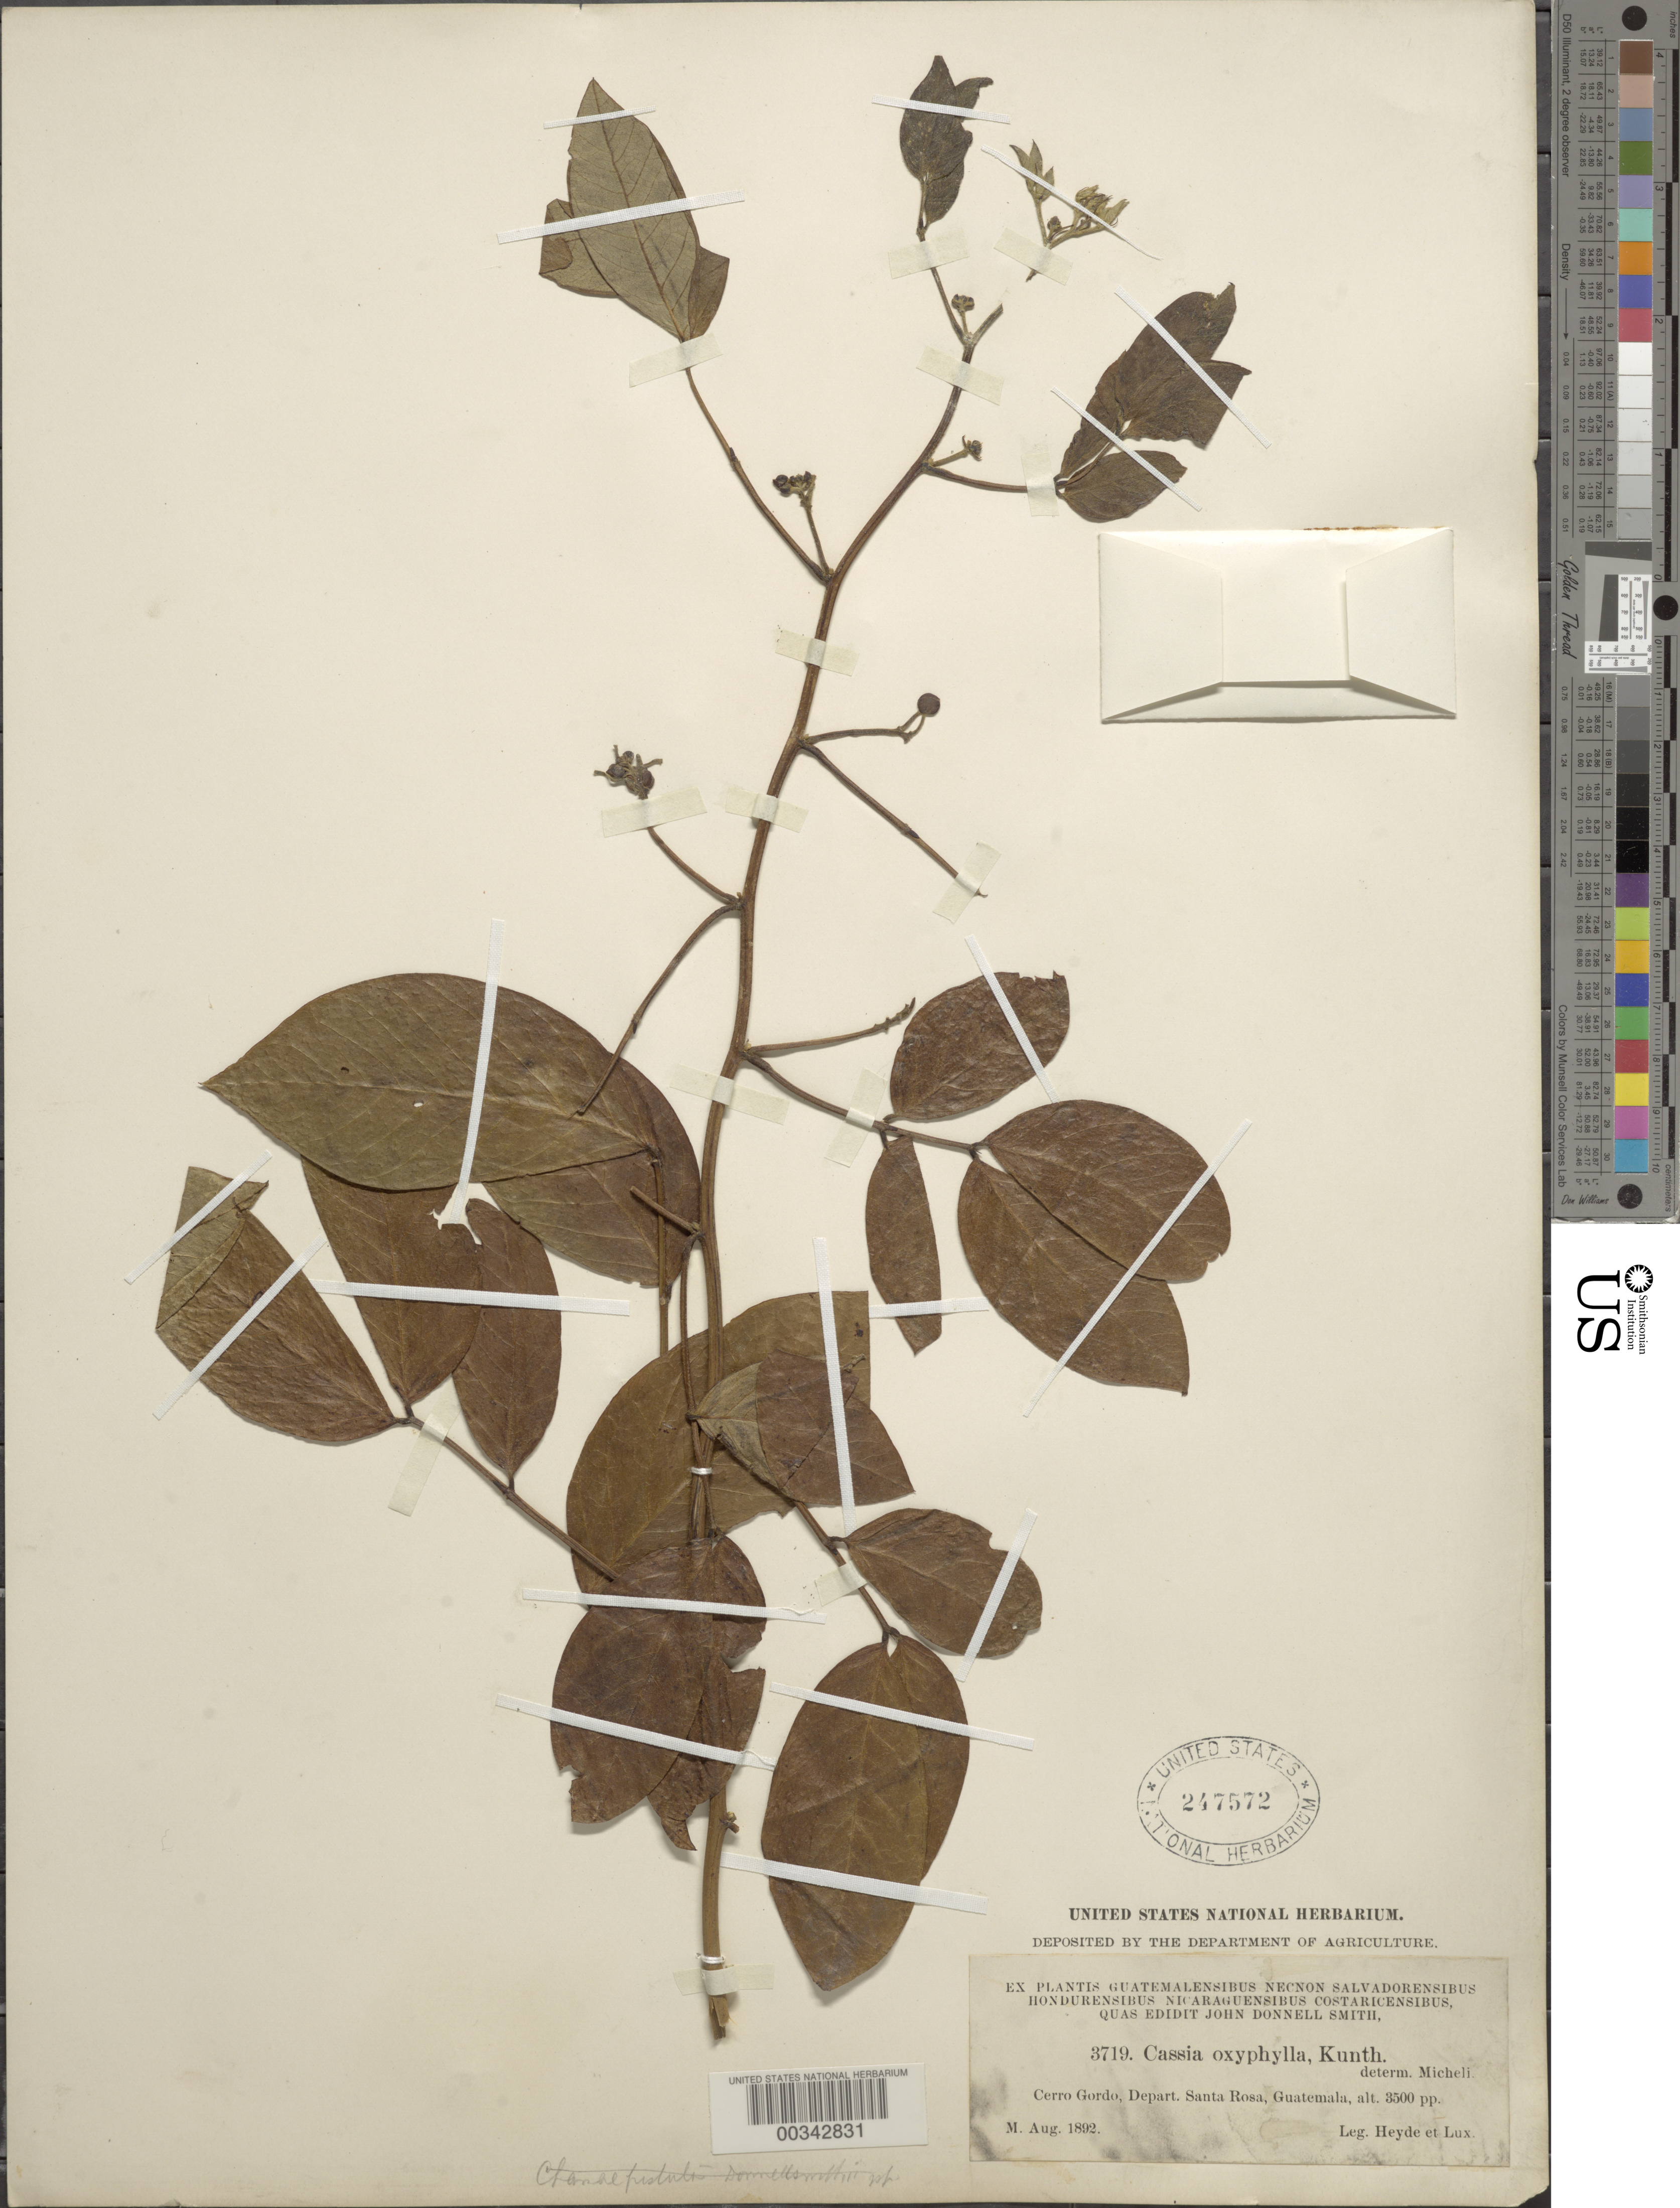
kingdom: Plantae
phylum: Tracheophyta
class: Magnoliopsida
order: Fabales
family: Fabaceae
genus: Senna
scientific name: Senna fruticosa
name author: (Benth.) H.S. Irwin & Barneby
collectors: E. T. Heyde & E. Lux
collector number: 3719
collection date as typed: Aug 1892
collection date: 1892-08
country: Guatemala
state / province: Santa Rosa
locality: Cerro Gordo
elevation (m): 1067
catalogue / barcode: US 247572